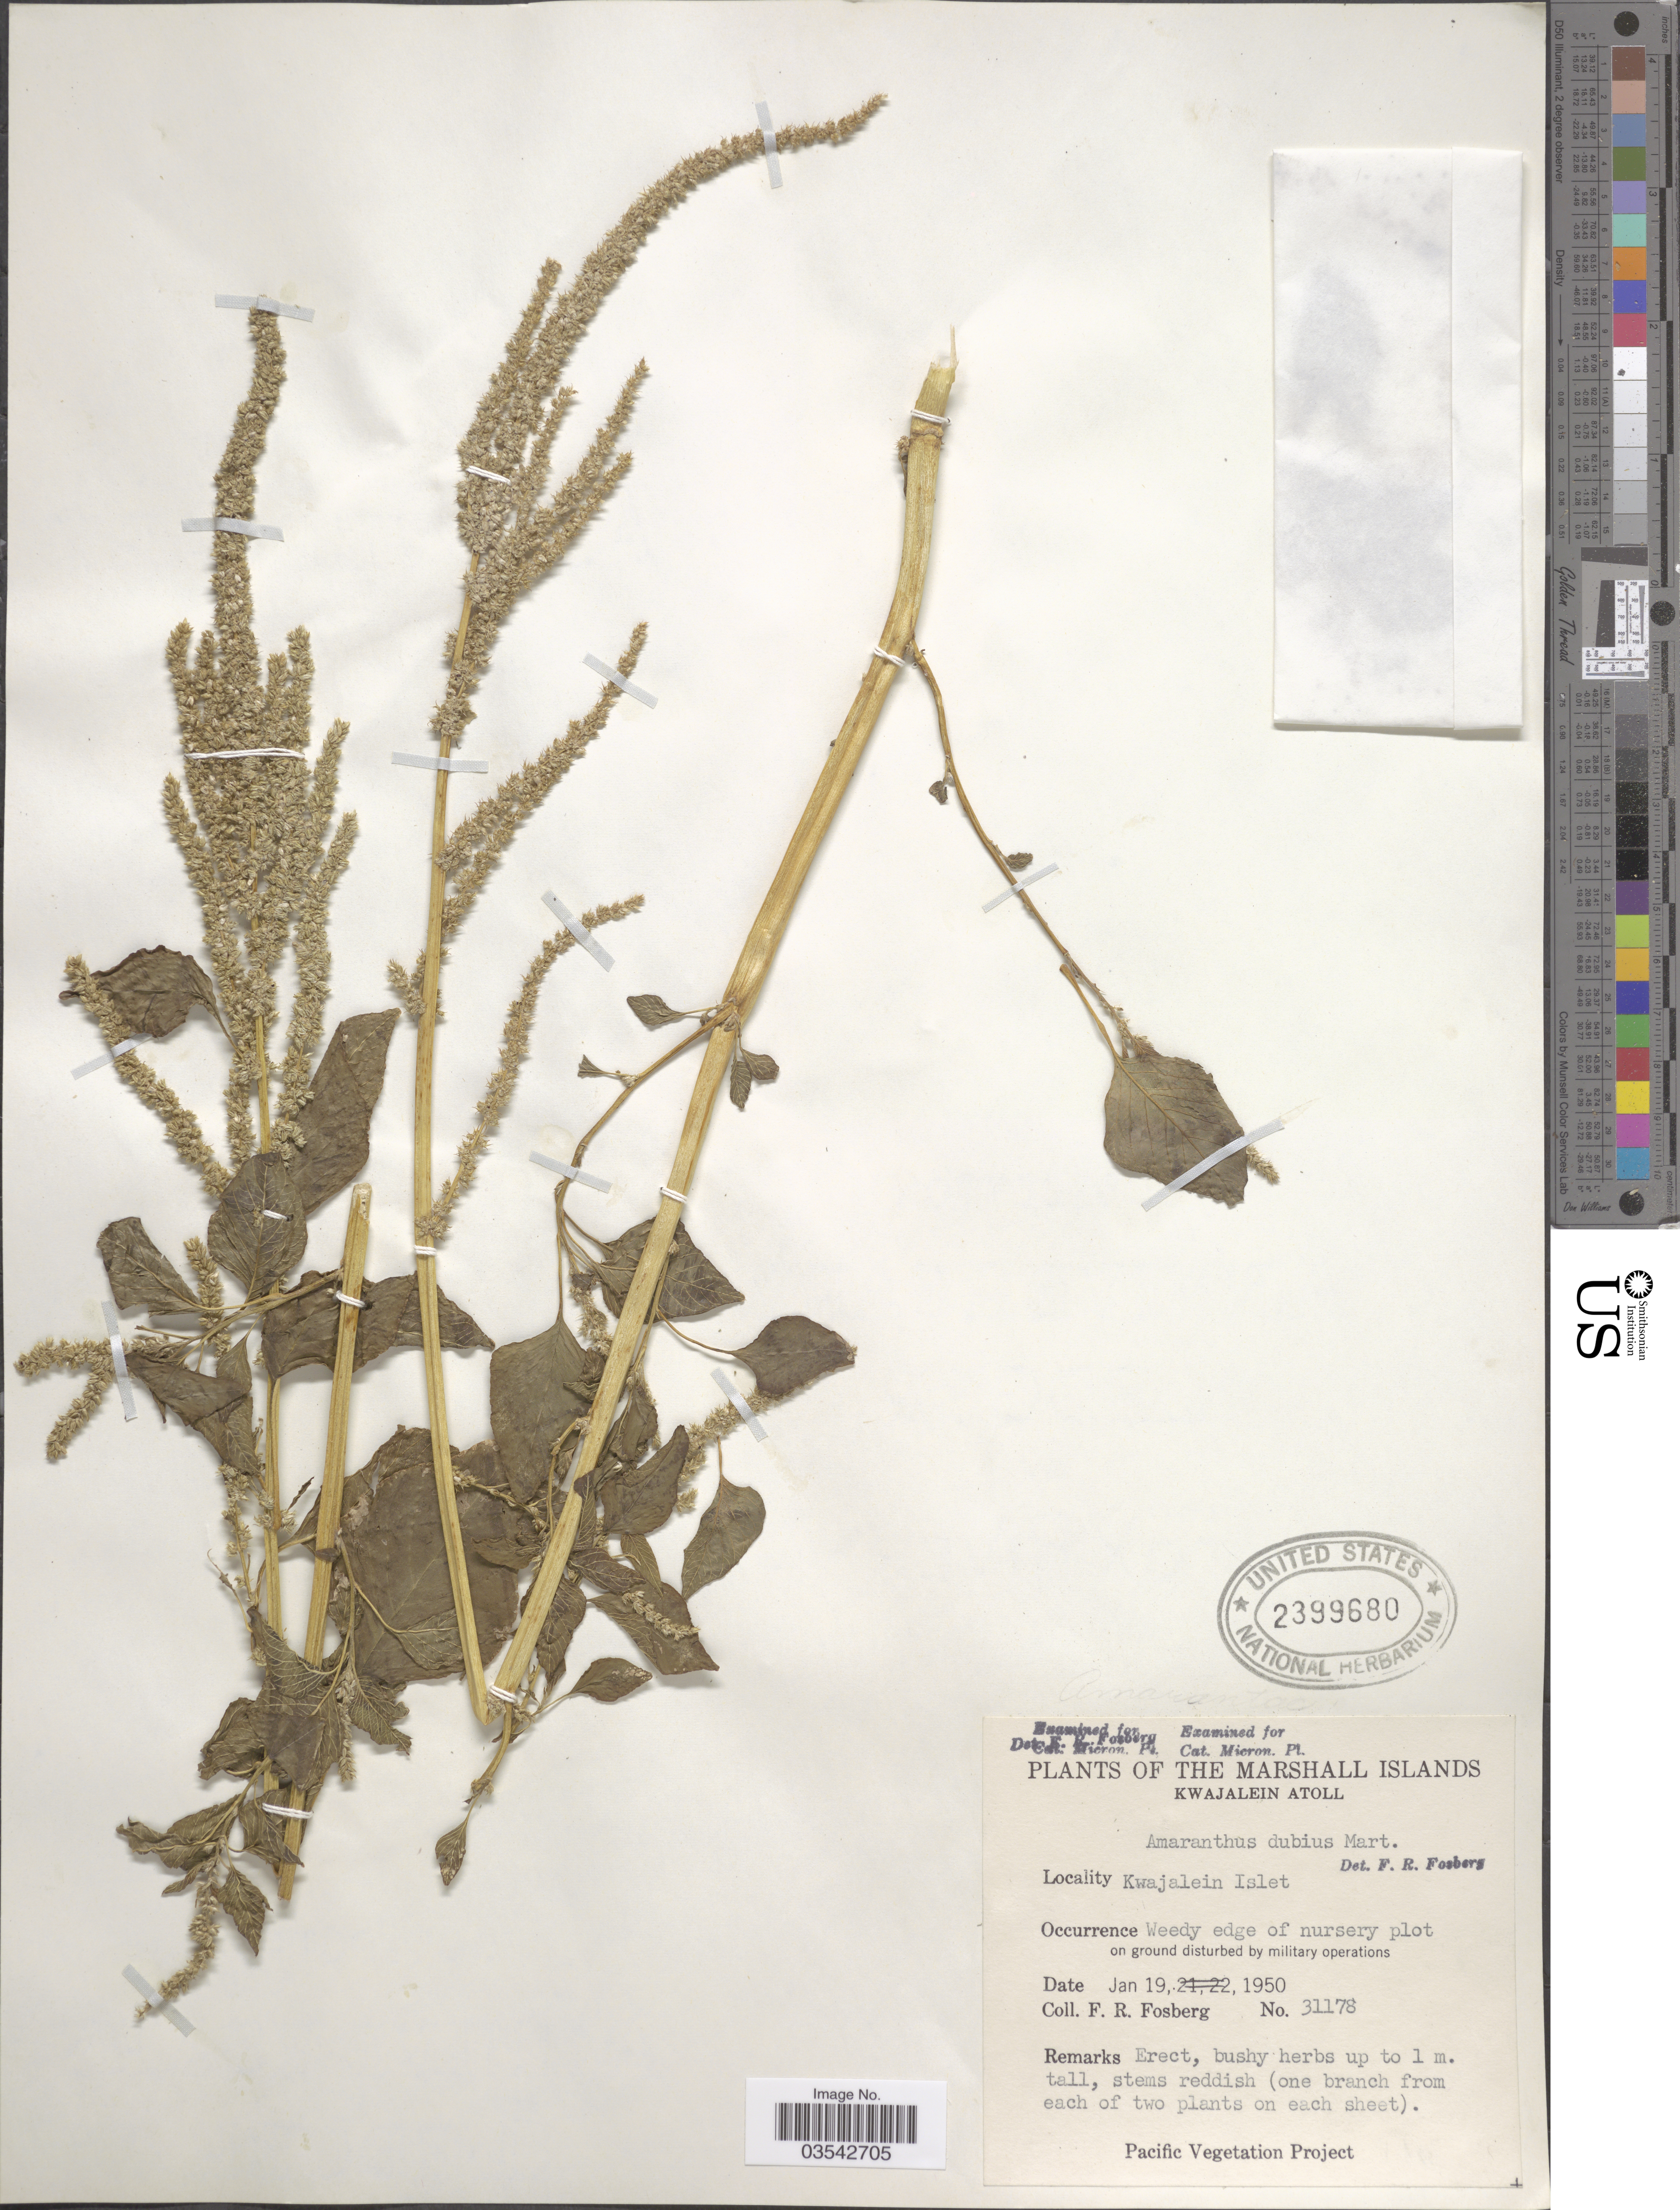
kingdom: Plantae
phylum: Tracheophyta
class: Magnoliopsida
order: Caryophyllales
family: Amaranthaceae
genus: Amaranthus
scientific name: Amaranthus dubius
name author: Mart. ex Thell.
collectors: F. R. Fosberg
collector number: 31178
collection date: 1950-01-19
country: Marshall Islands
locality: Kwajalein Atoll. Kwajalein Islet.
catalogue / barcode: US 2399680